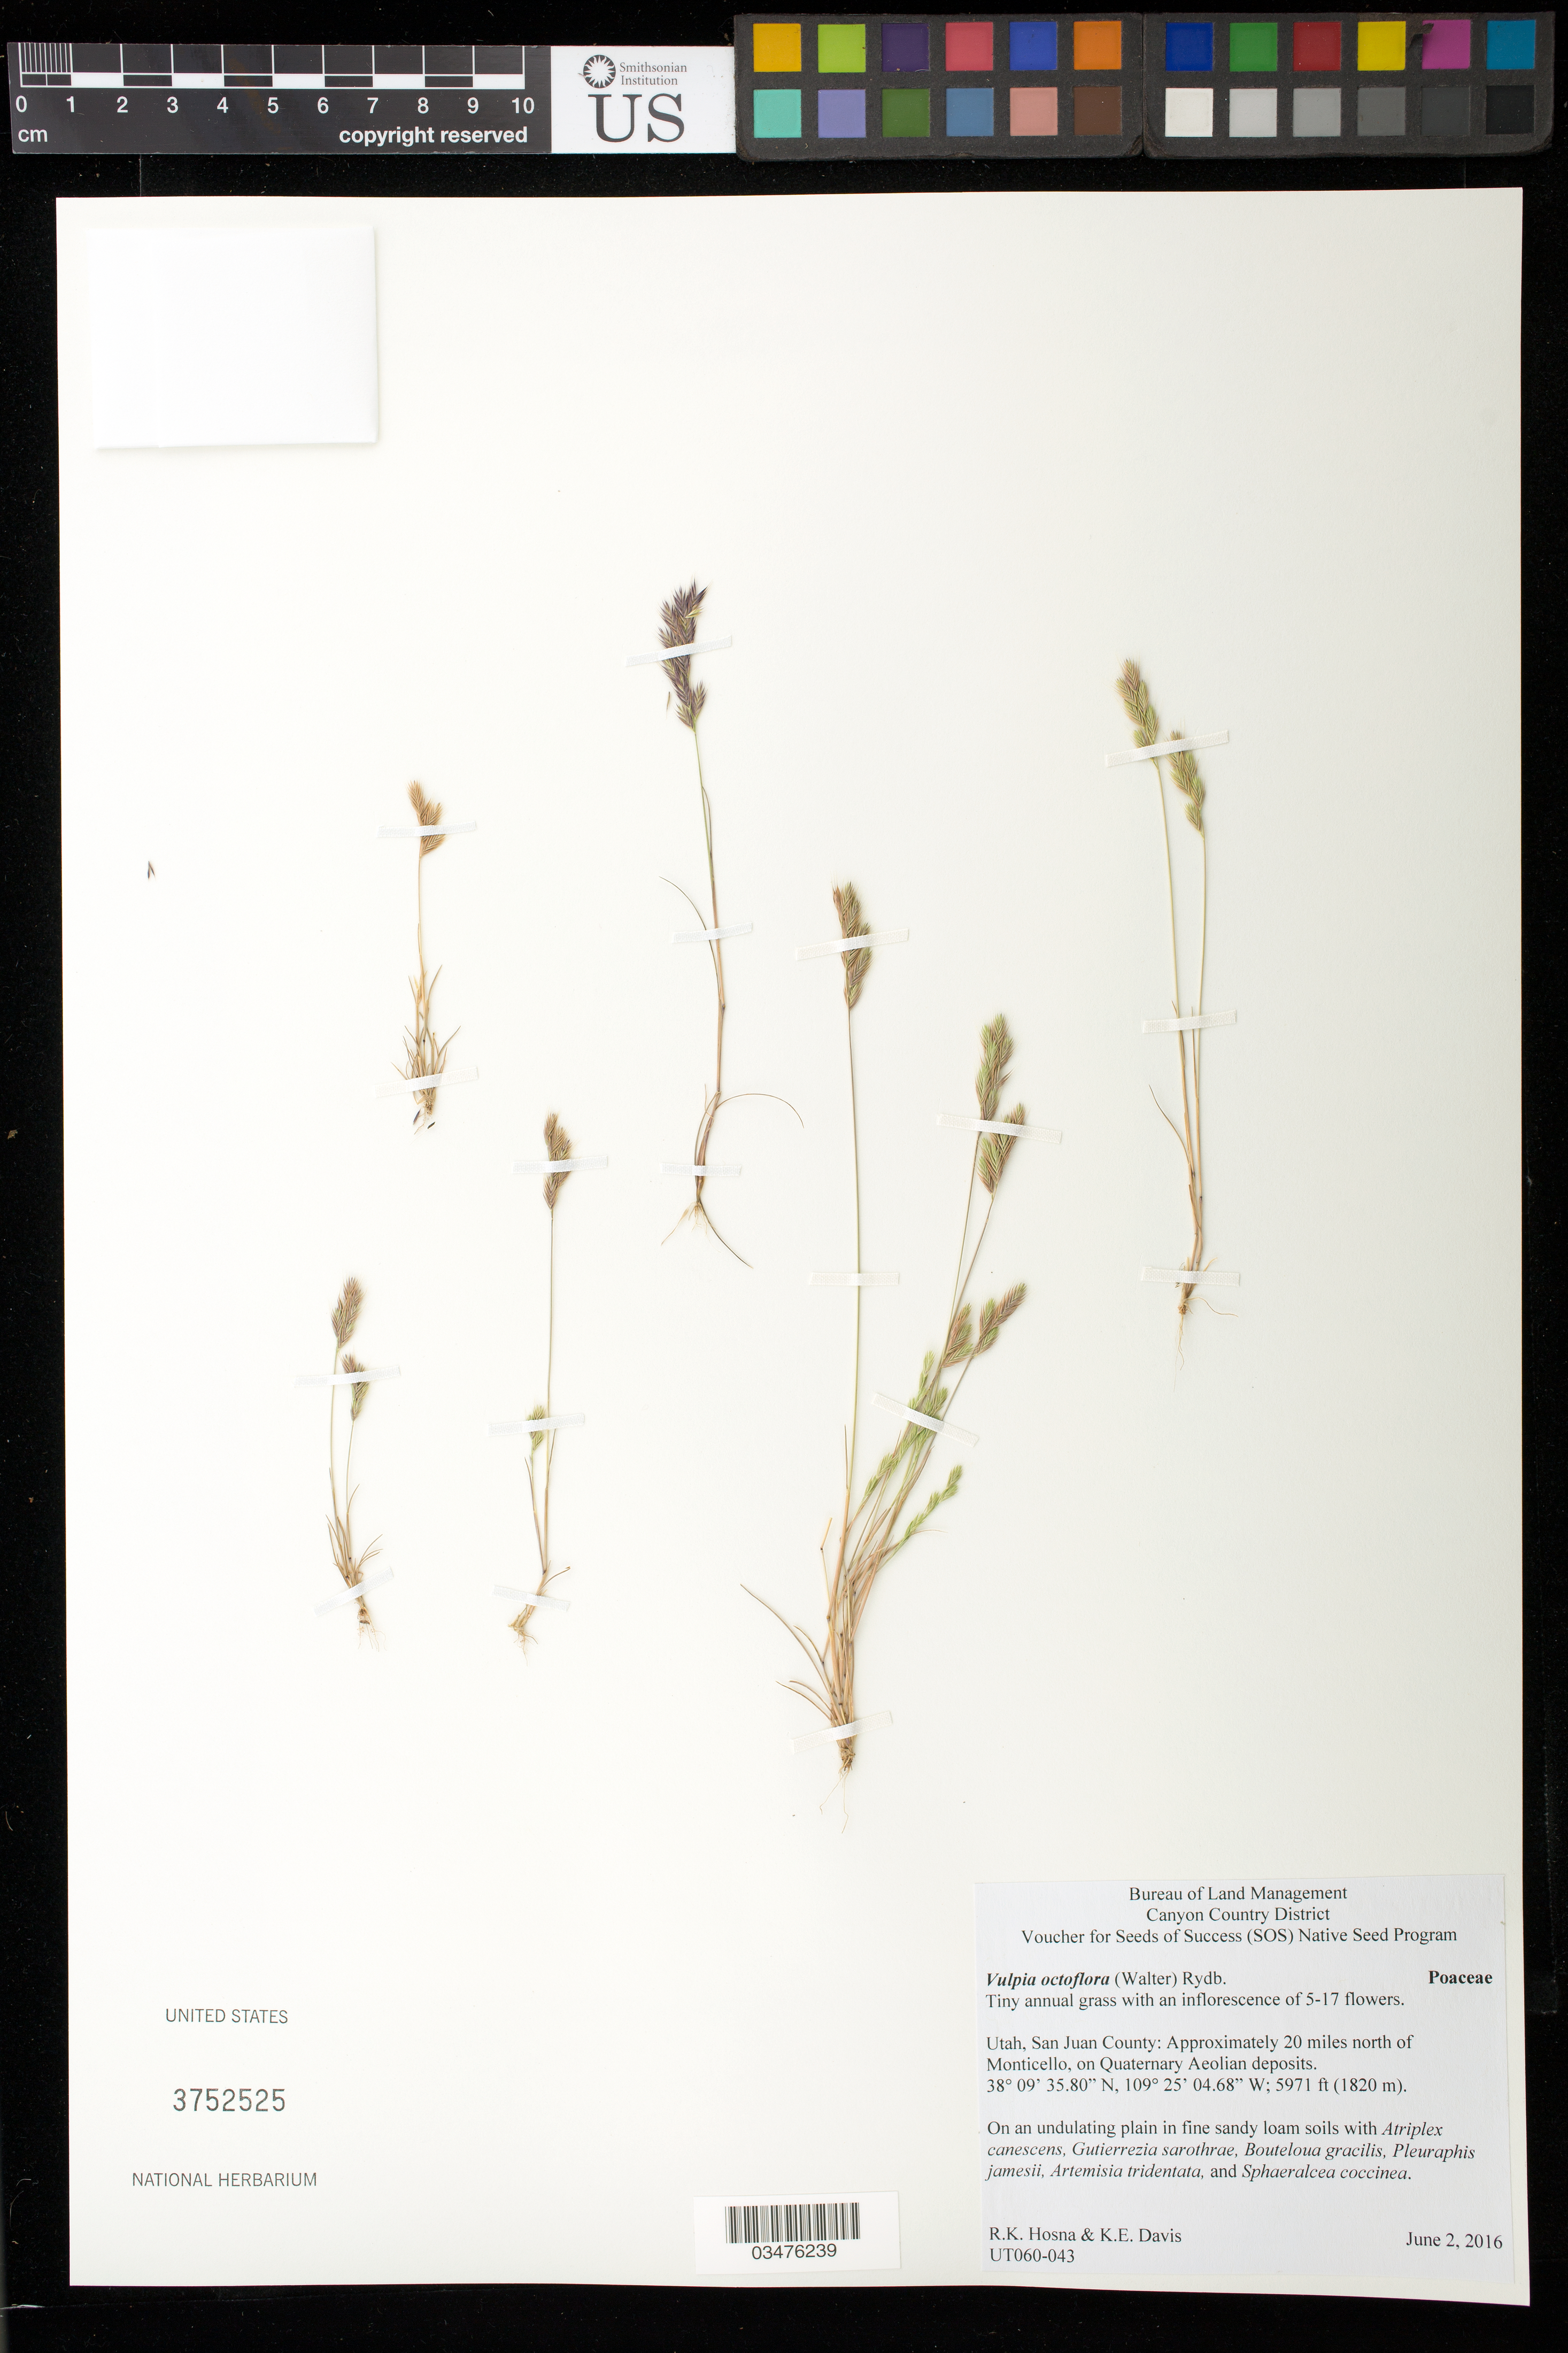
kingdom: Plantae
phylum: Tracheophyta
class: Liliopsida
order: Poales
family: Poaceae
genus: Festuca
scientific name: Festuca octoflora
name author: Walter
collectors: R. Hosna & K. Davis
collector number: UT060-043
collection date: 2016-06-02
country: United States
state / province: Utah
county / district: San Juan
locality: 20 mi. N of Monticello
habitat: Permian sedimentary rock deposits, undulating plain in fine sandy loam soils.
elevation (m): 1820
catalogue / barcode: US 3752525